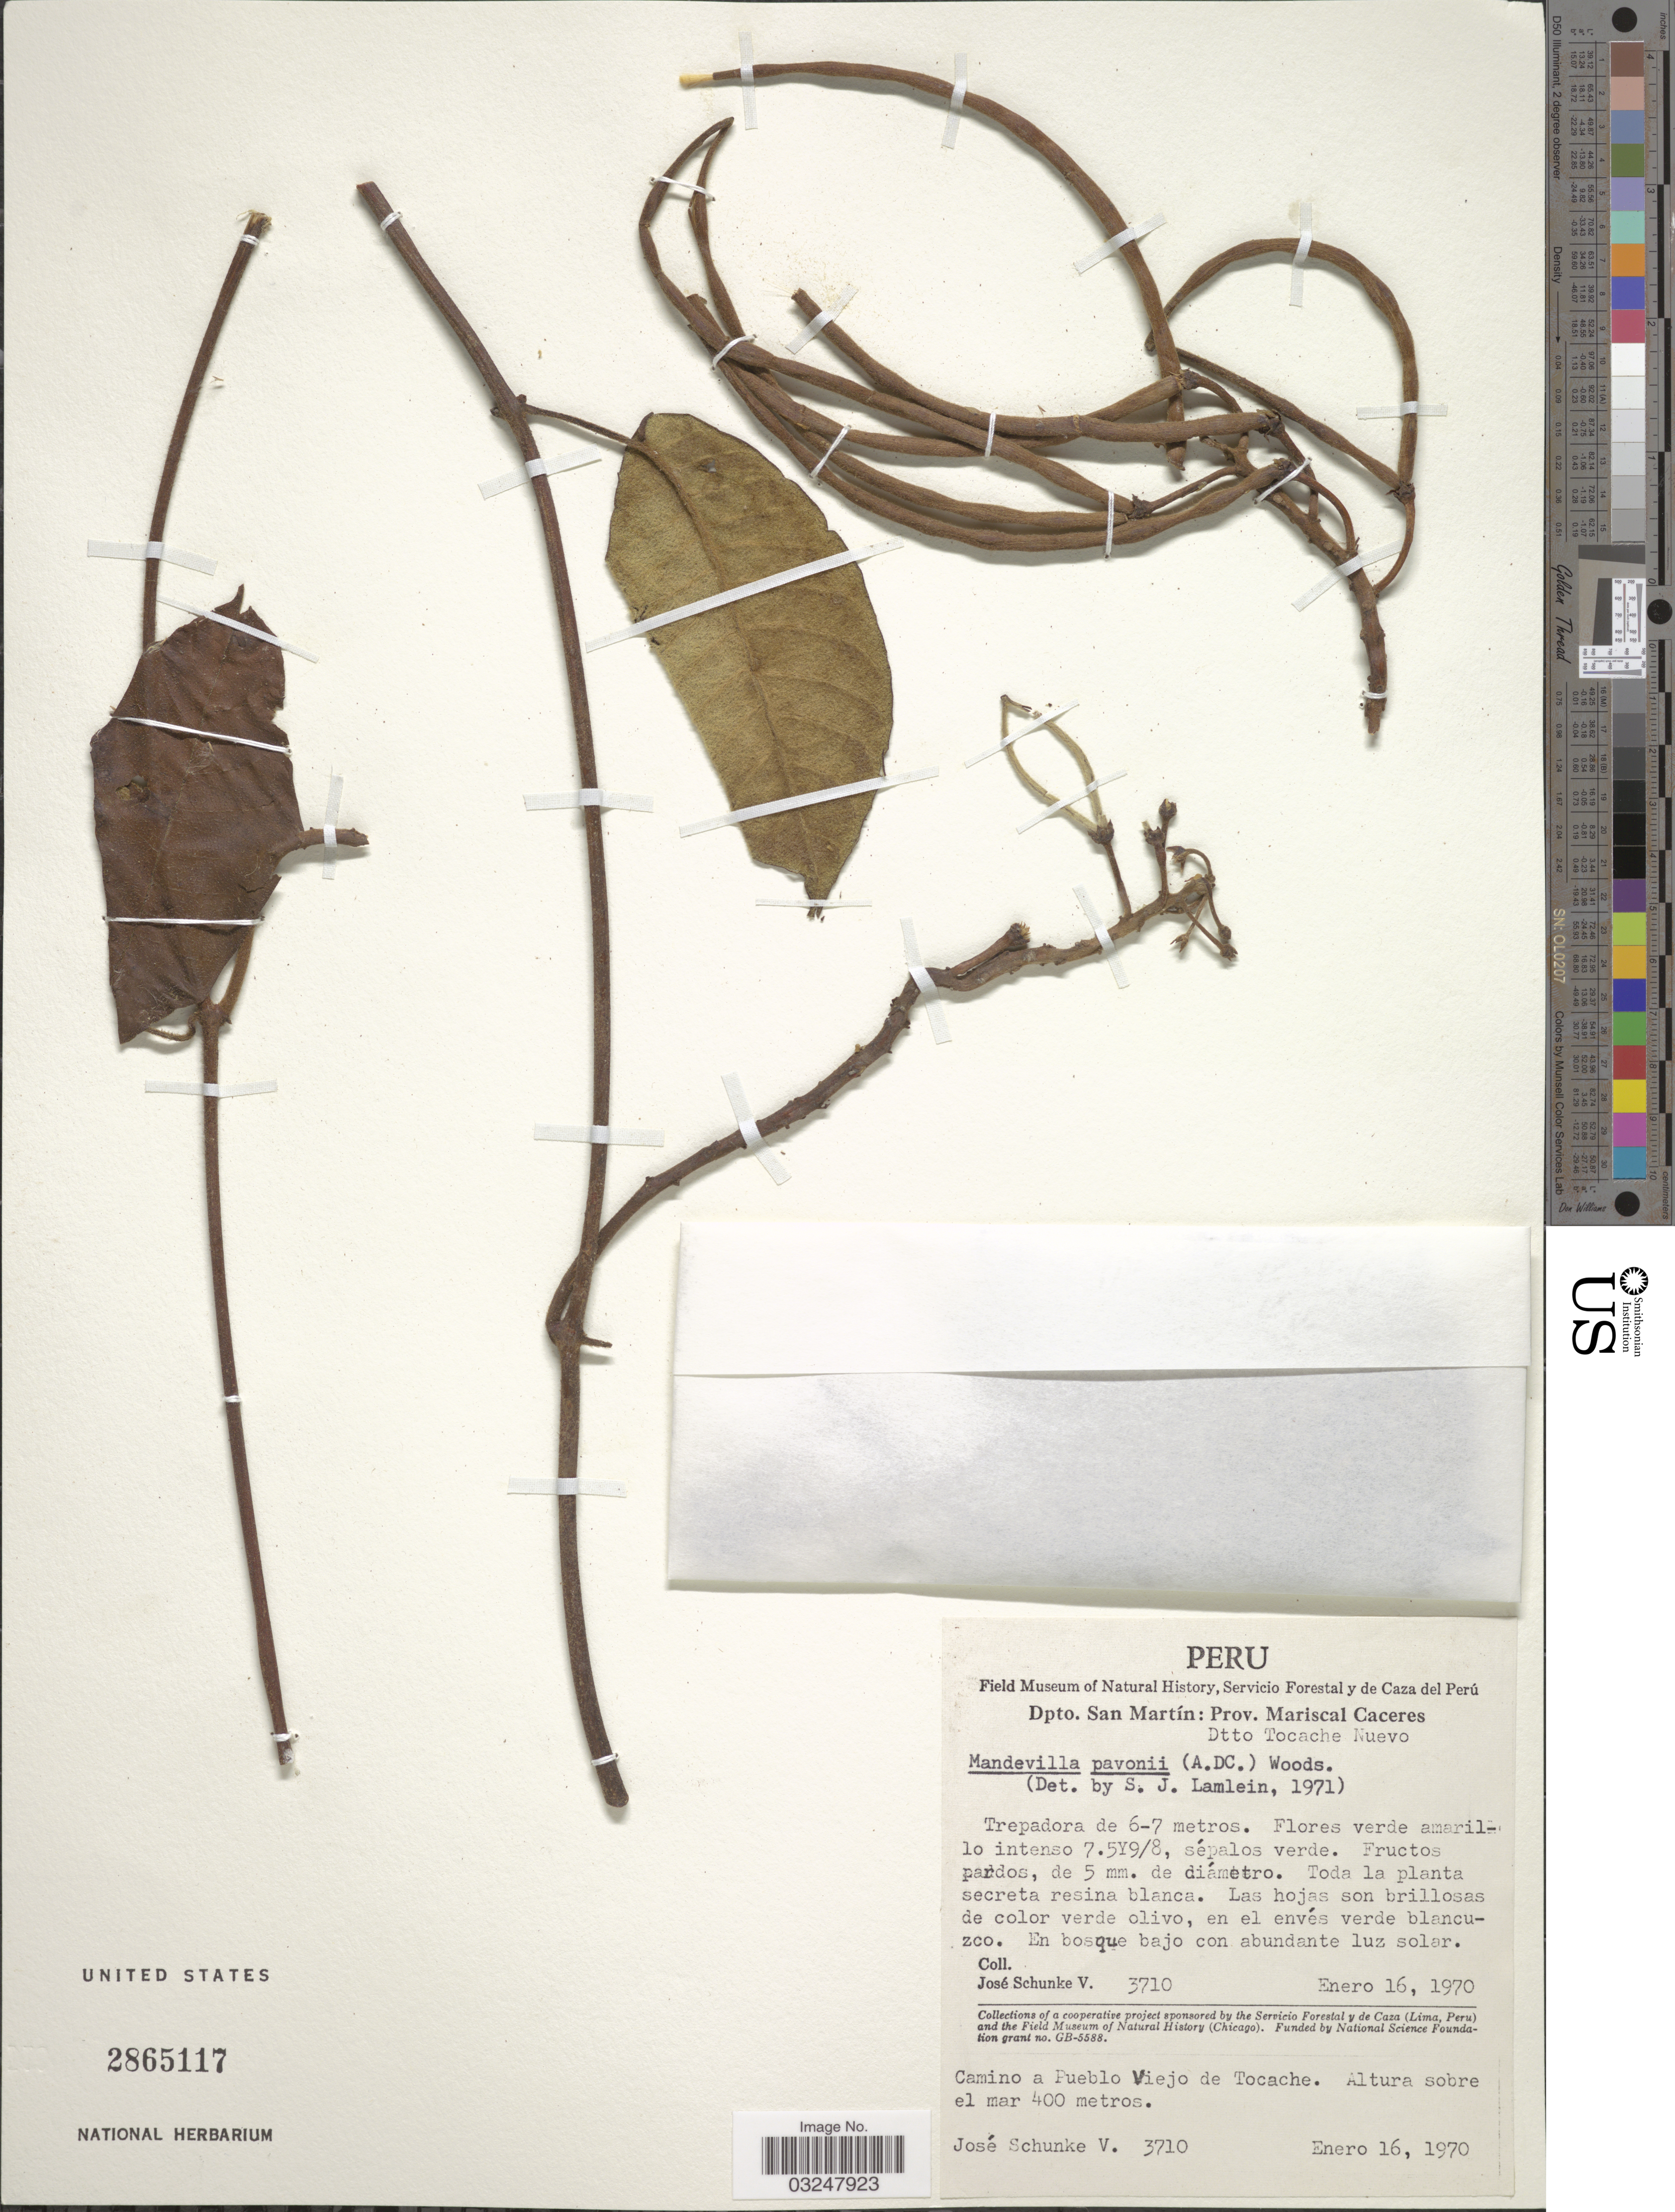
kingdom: Plantae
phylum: Tracheophyta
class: Magnoliopsida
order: Gentianales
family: Apocynaceae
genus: Mandevilla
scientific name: Mandevilla pavonii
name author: (A. DC.) Woodson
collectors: J. Schunke Vigo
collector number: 3710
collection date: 1970-01-16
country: Peru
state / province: San Martín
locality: Dpto. San Martín: Prov. Mariscal Caceres, Dtto: Tocache Nuevo, Camino a Pueblo Viejo de Tocache.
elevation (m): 400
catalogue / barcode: US 2865117